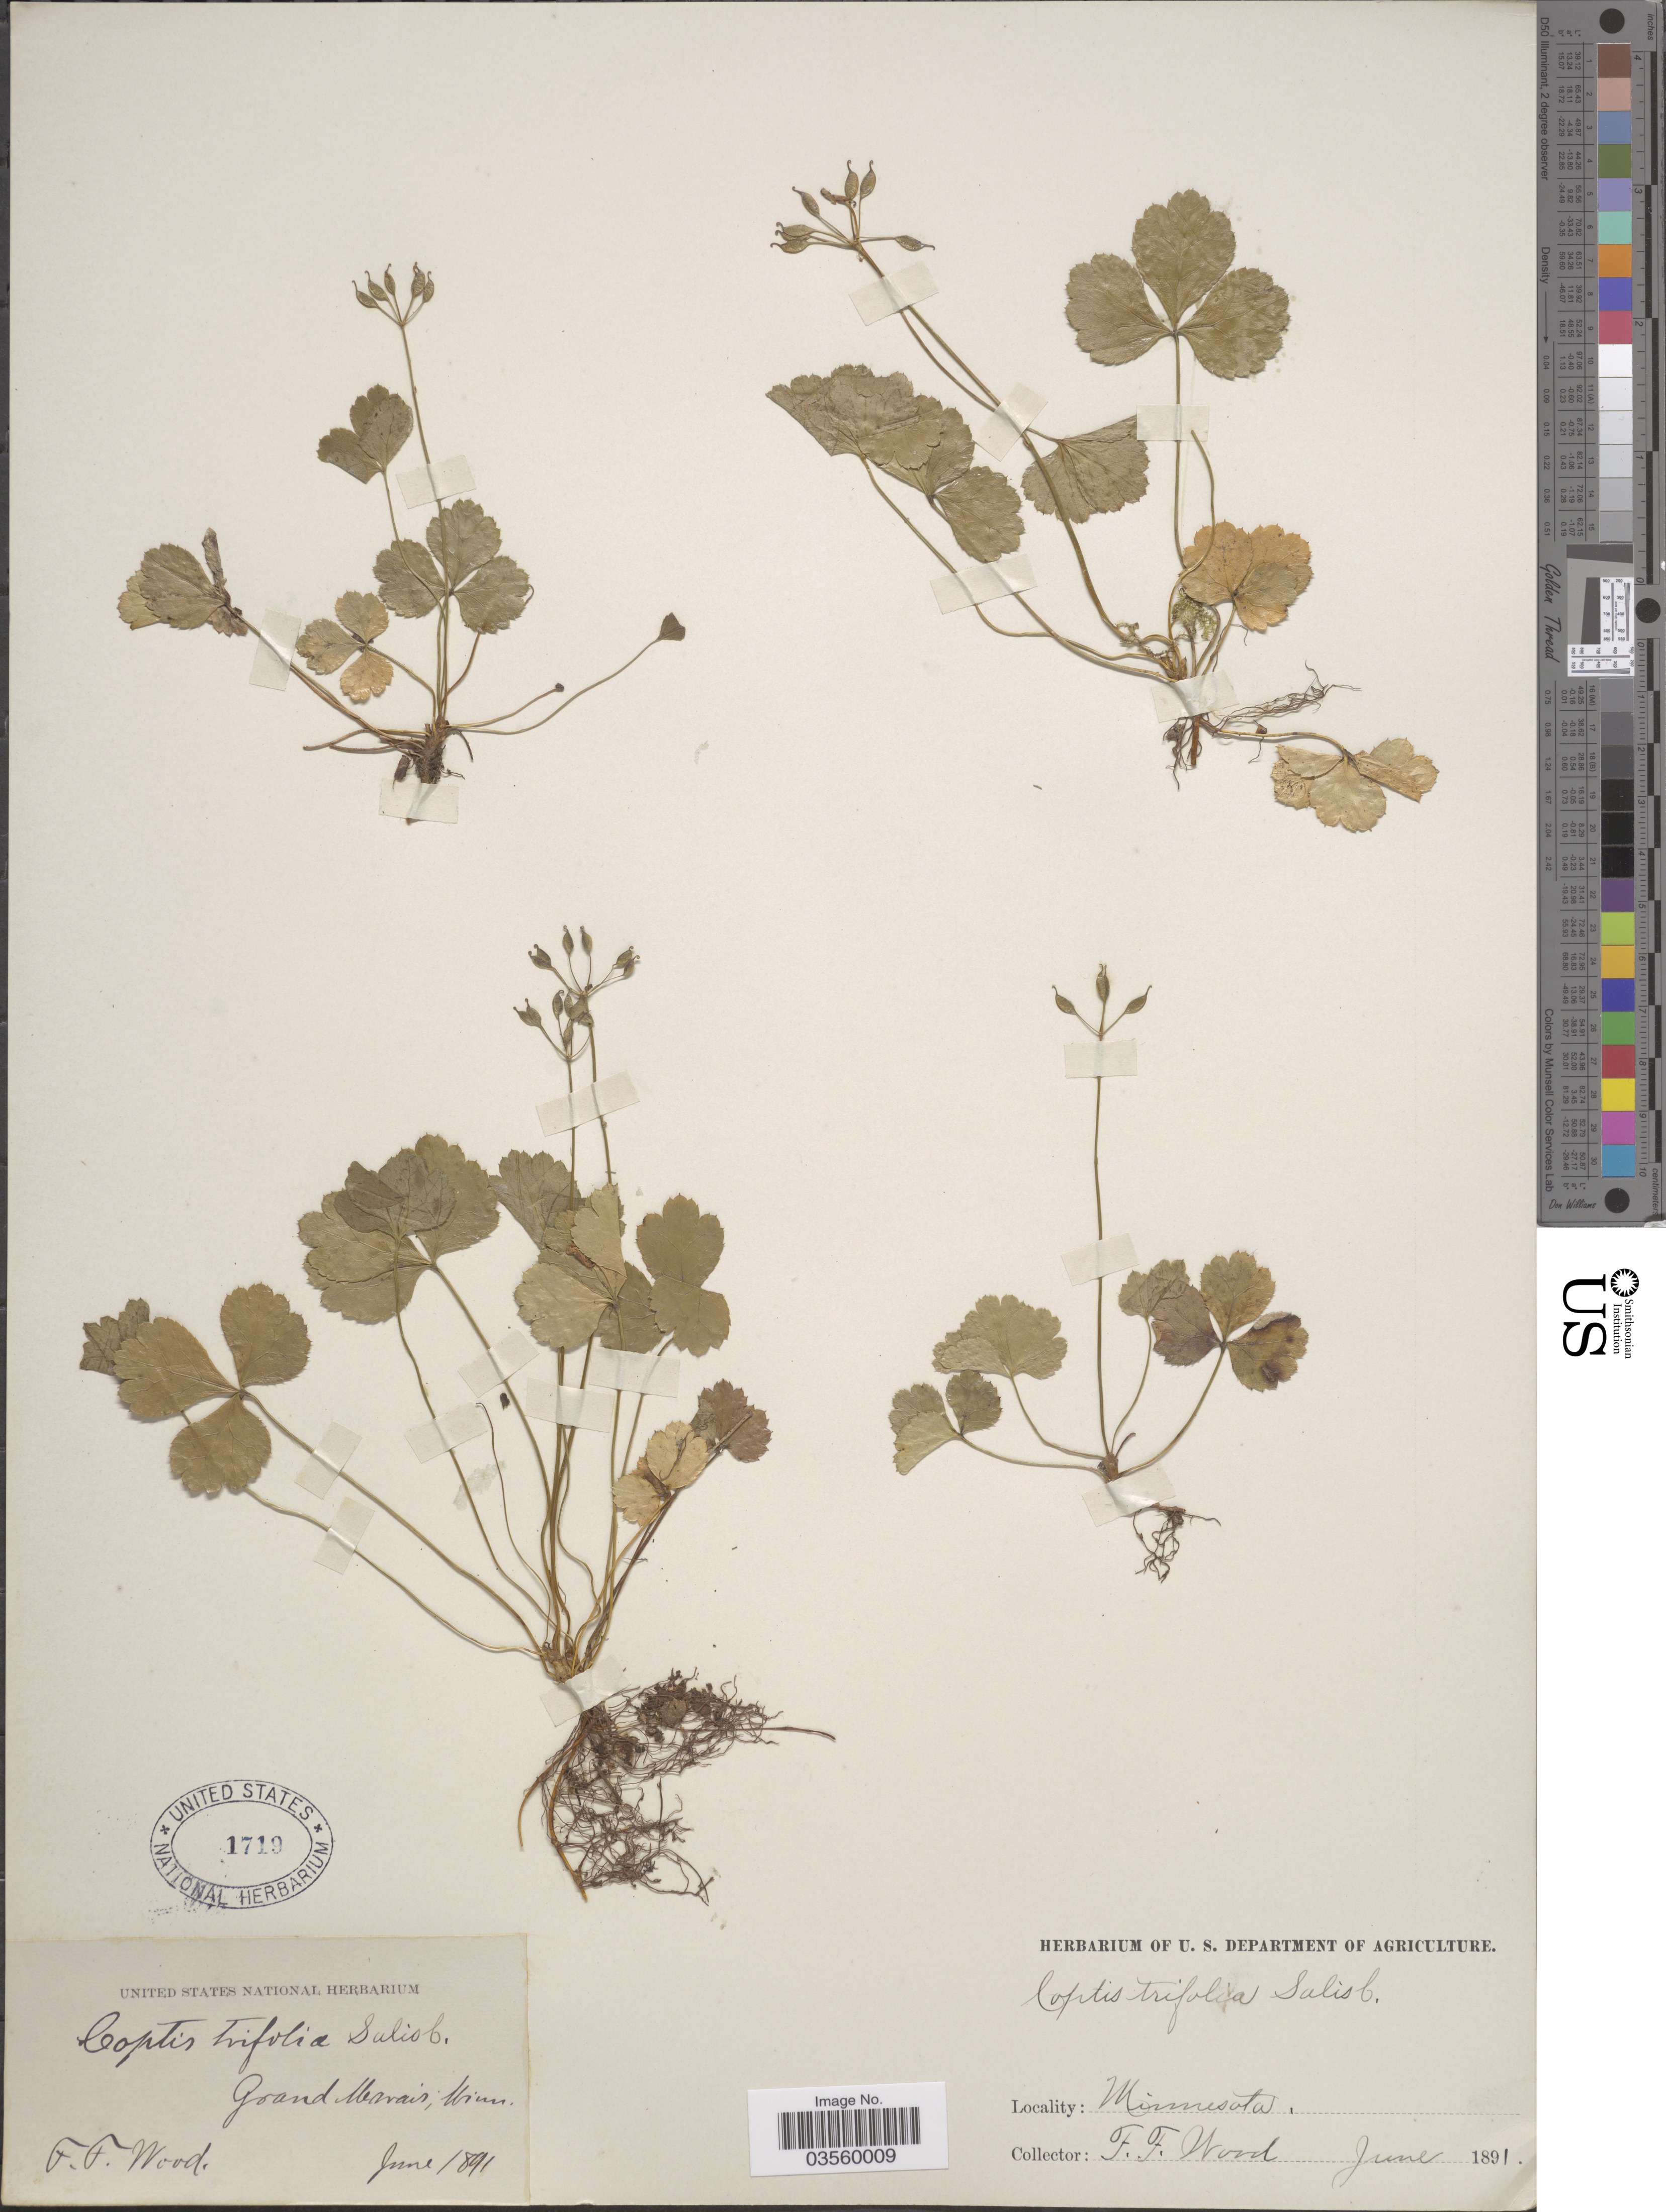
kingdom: Plantae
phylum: Tracheophyta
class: Magnoliopsida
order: Ranunculales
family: Ranunculaceae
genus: Coptis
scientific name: Coptis trifolia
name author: (L.) Salisb.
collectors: F. Wood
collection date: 1891-06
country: United States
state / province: Minnesota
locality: Grand Marais.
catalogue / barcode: US 1719